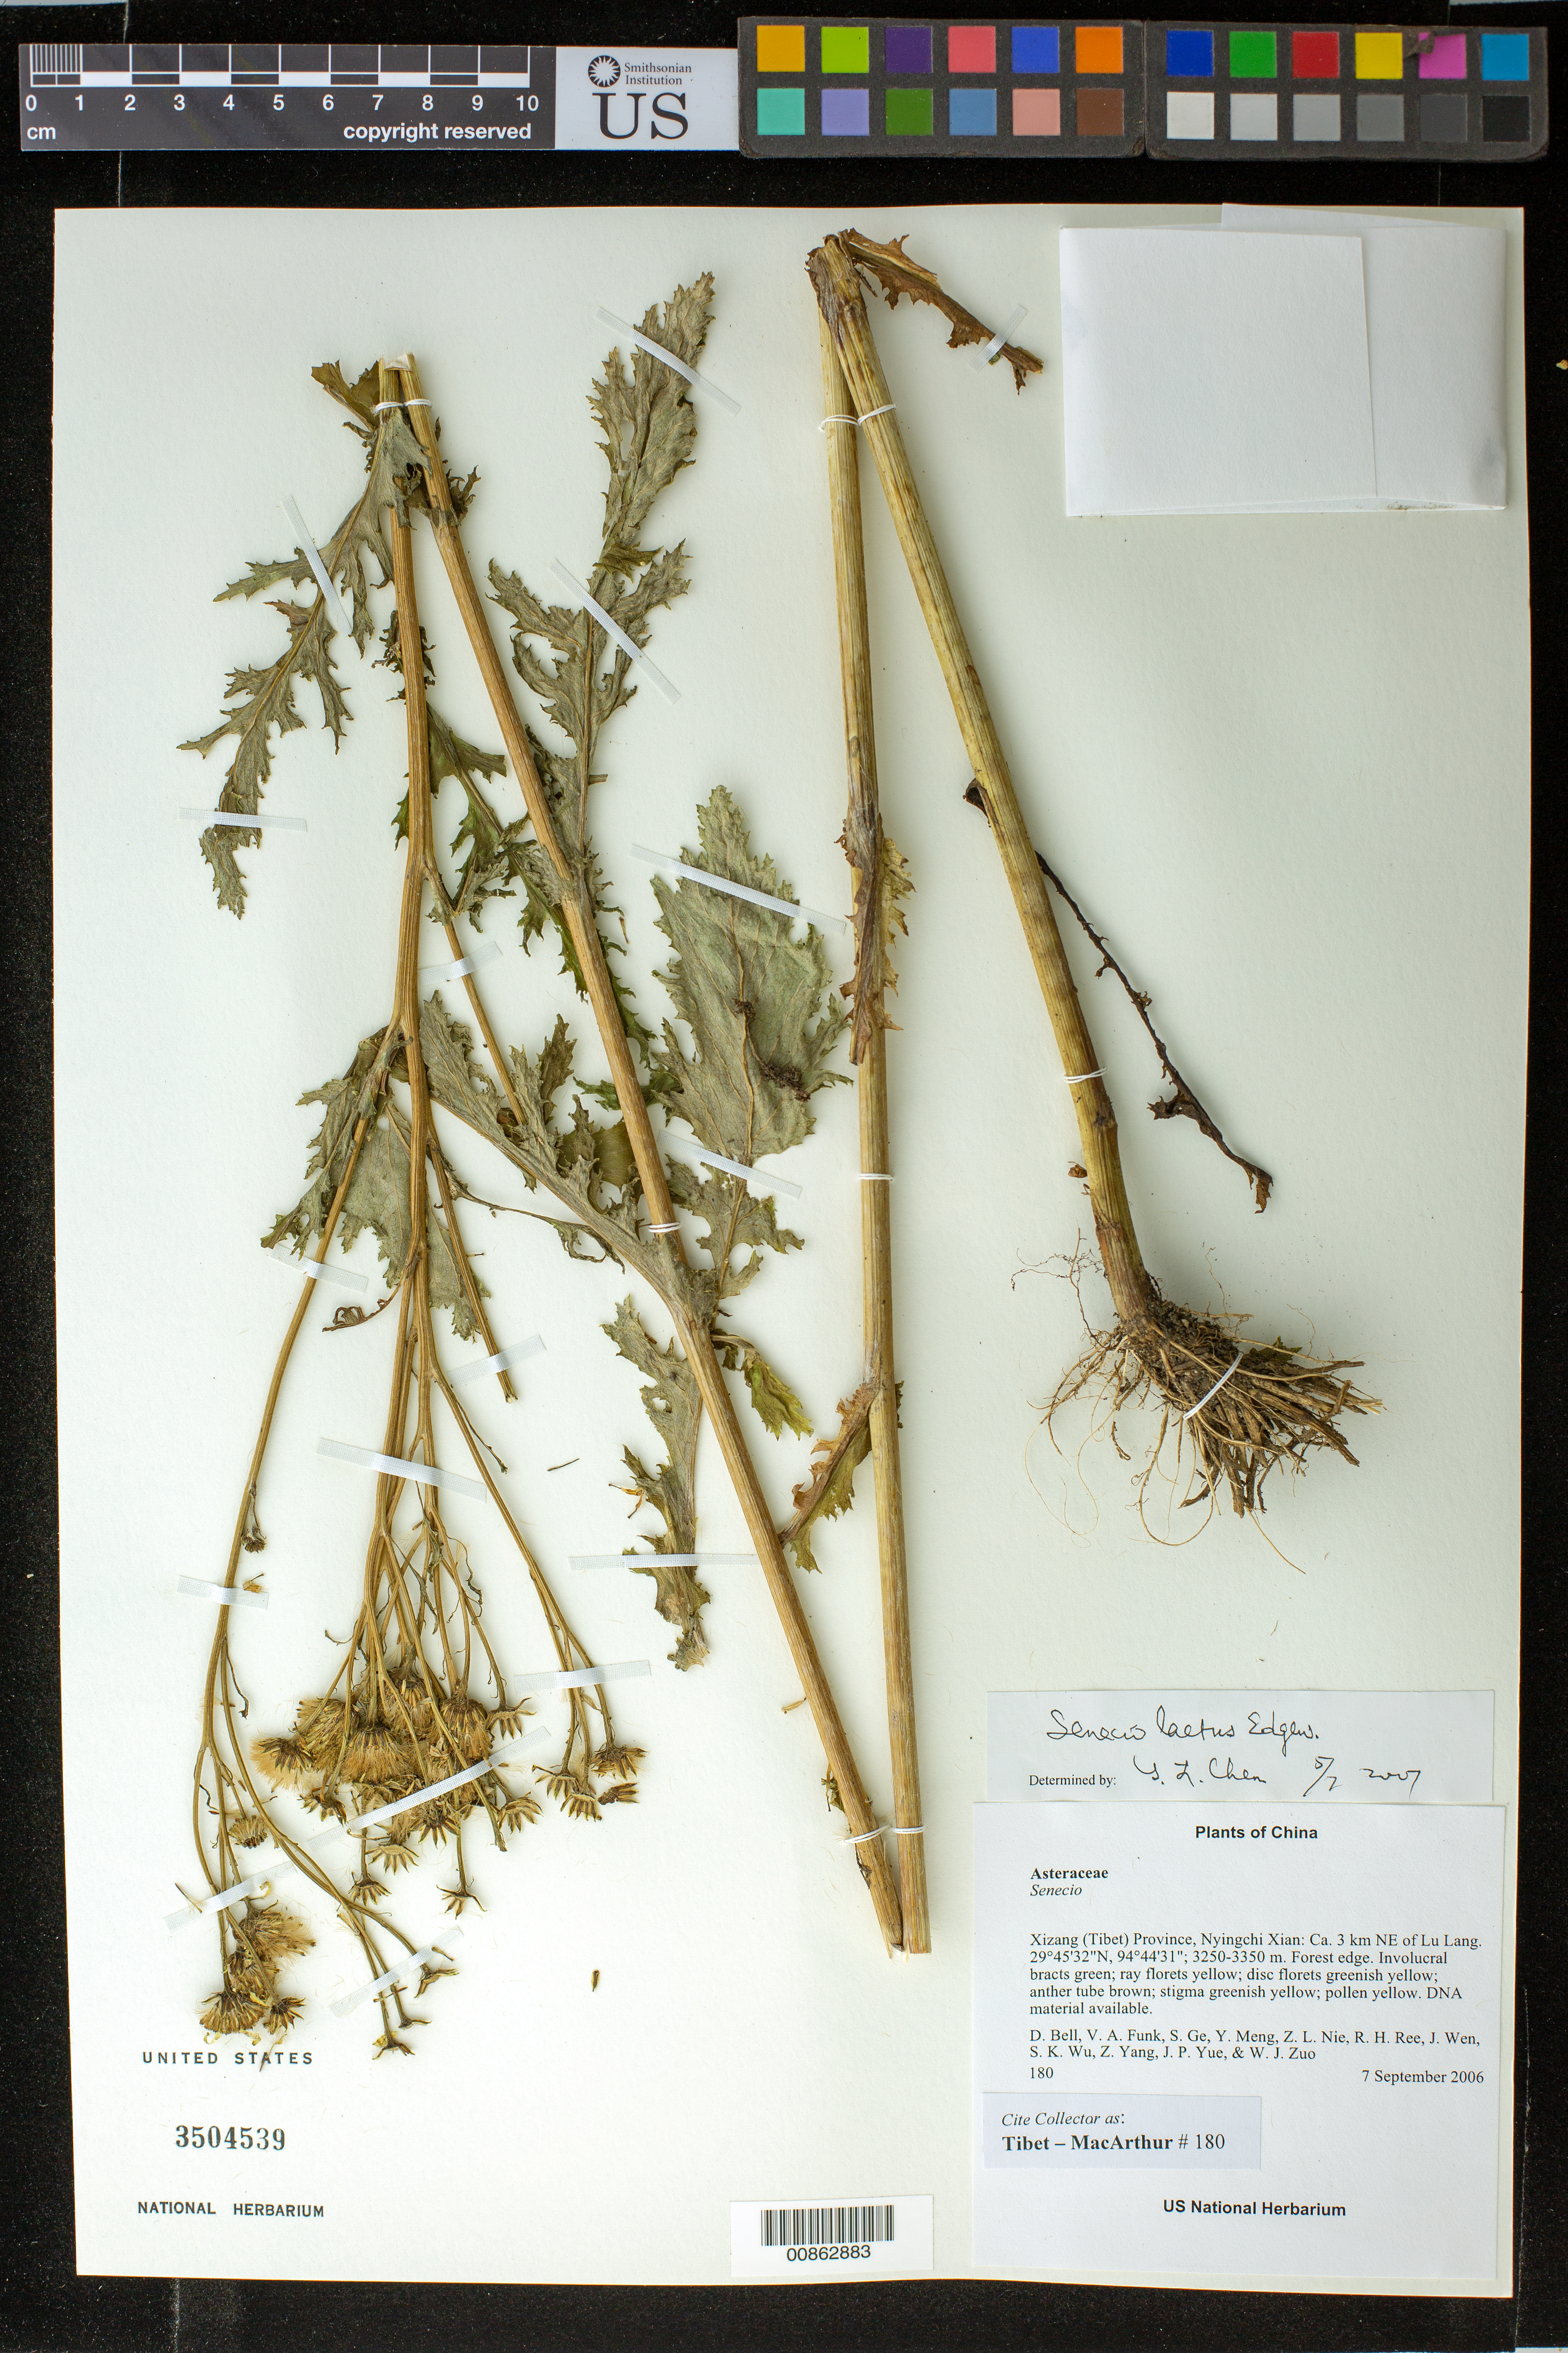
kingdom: Plantae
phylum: Tracheophyta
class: Magnoliopsida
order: Asterales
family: Asteraceae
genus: Senecio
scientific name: Senecio laetus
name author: Edgew.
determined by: Yilin Chen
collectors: Tibet-MacArthur, D. A. Bell, V. Funk, S. Ge, Y. Meng, Z. Nie, R. Ree, J. Wen, S. K. Wu, Z. Yang, J. Yue & W. Zuo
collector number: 180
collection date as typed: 07 Sep 2006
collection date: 2006-09-07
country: China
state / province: Xizang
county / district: Nyingchi Xian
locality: Ca. 3 km NE of Lu Lang.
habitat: Mixed broadleaved (Quercus, Betula) and coniferous (Picea) forest and adjacent wet meadows. Forest edge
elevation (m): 3250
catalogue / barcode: US 3504539